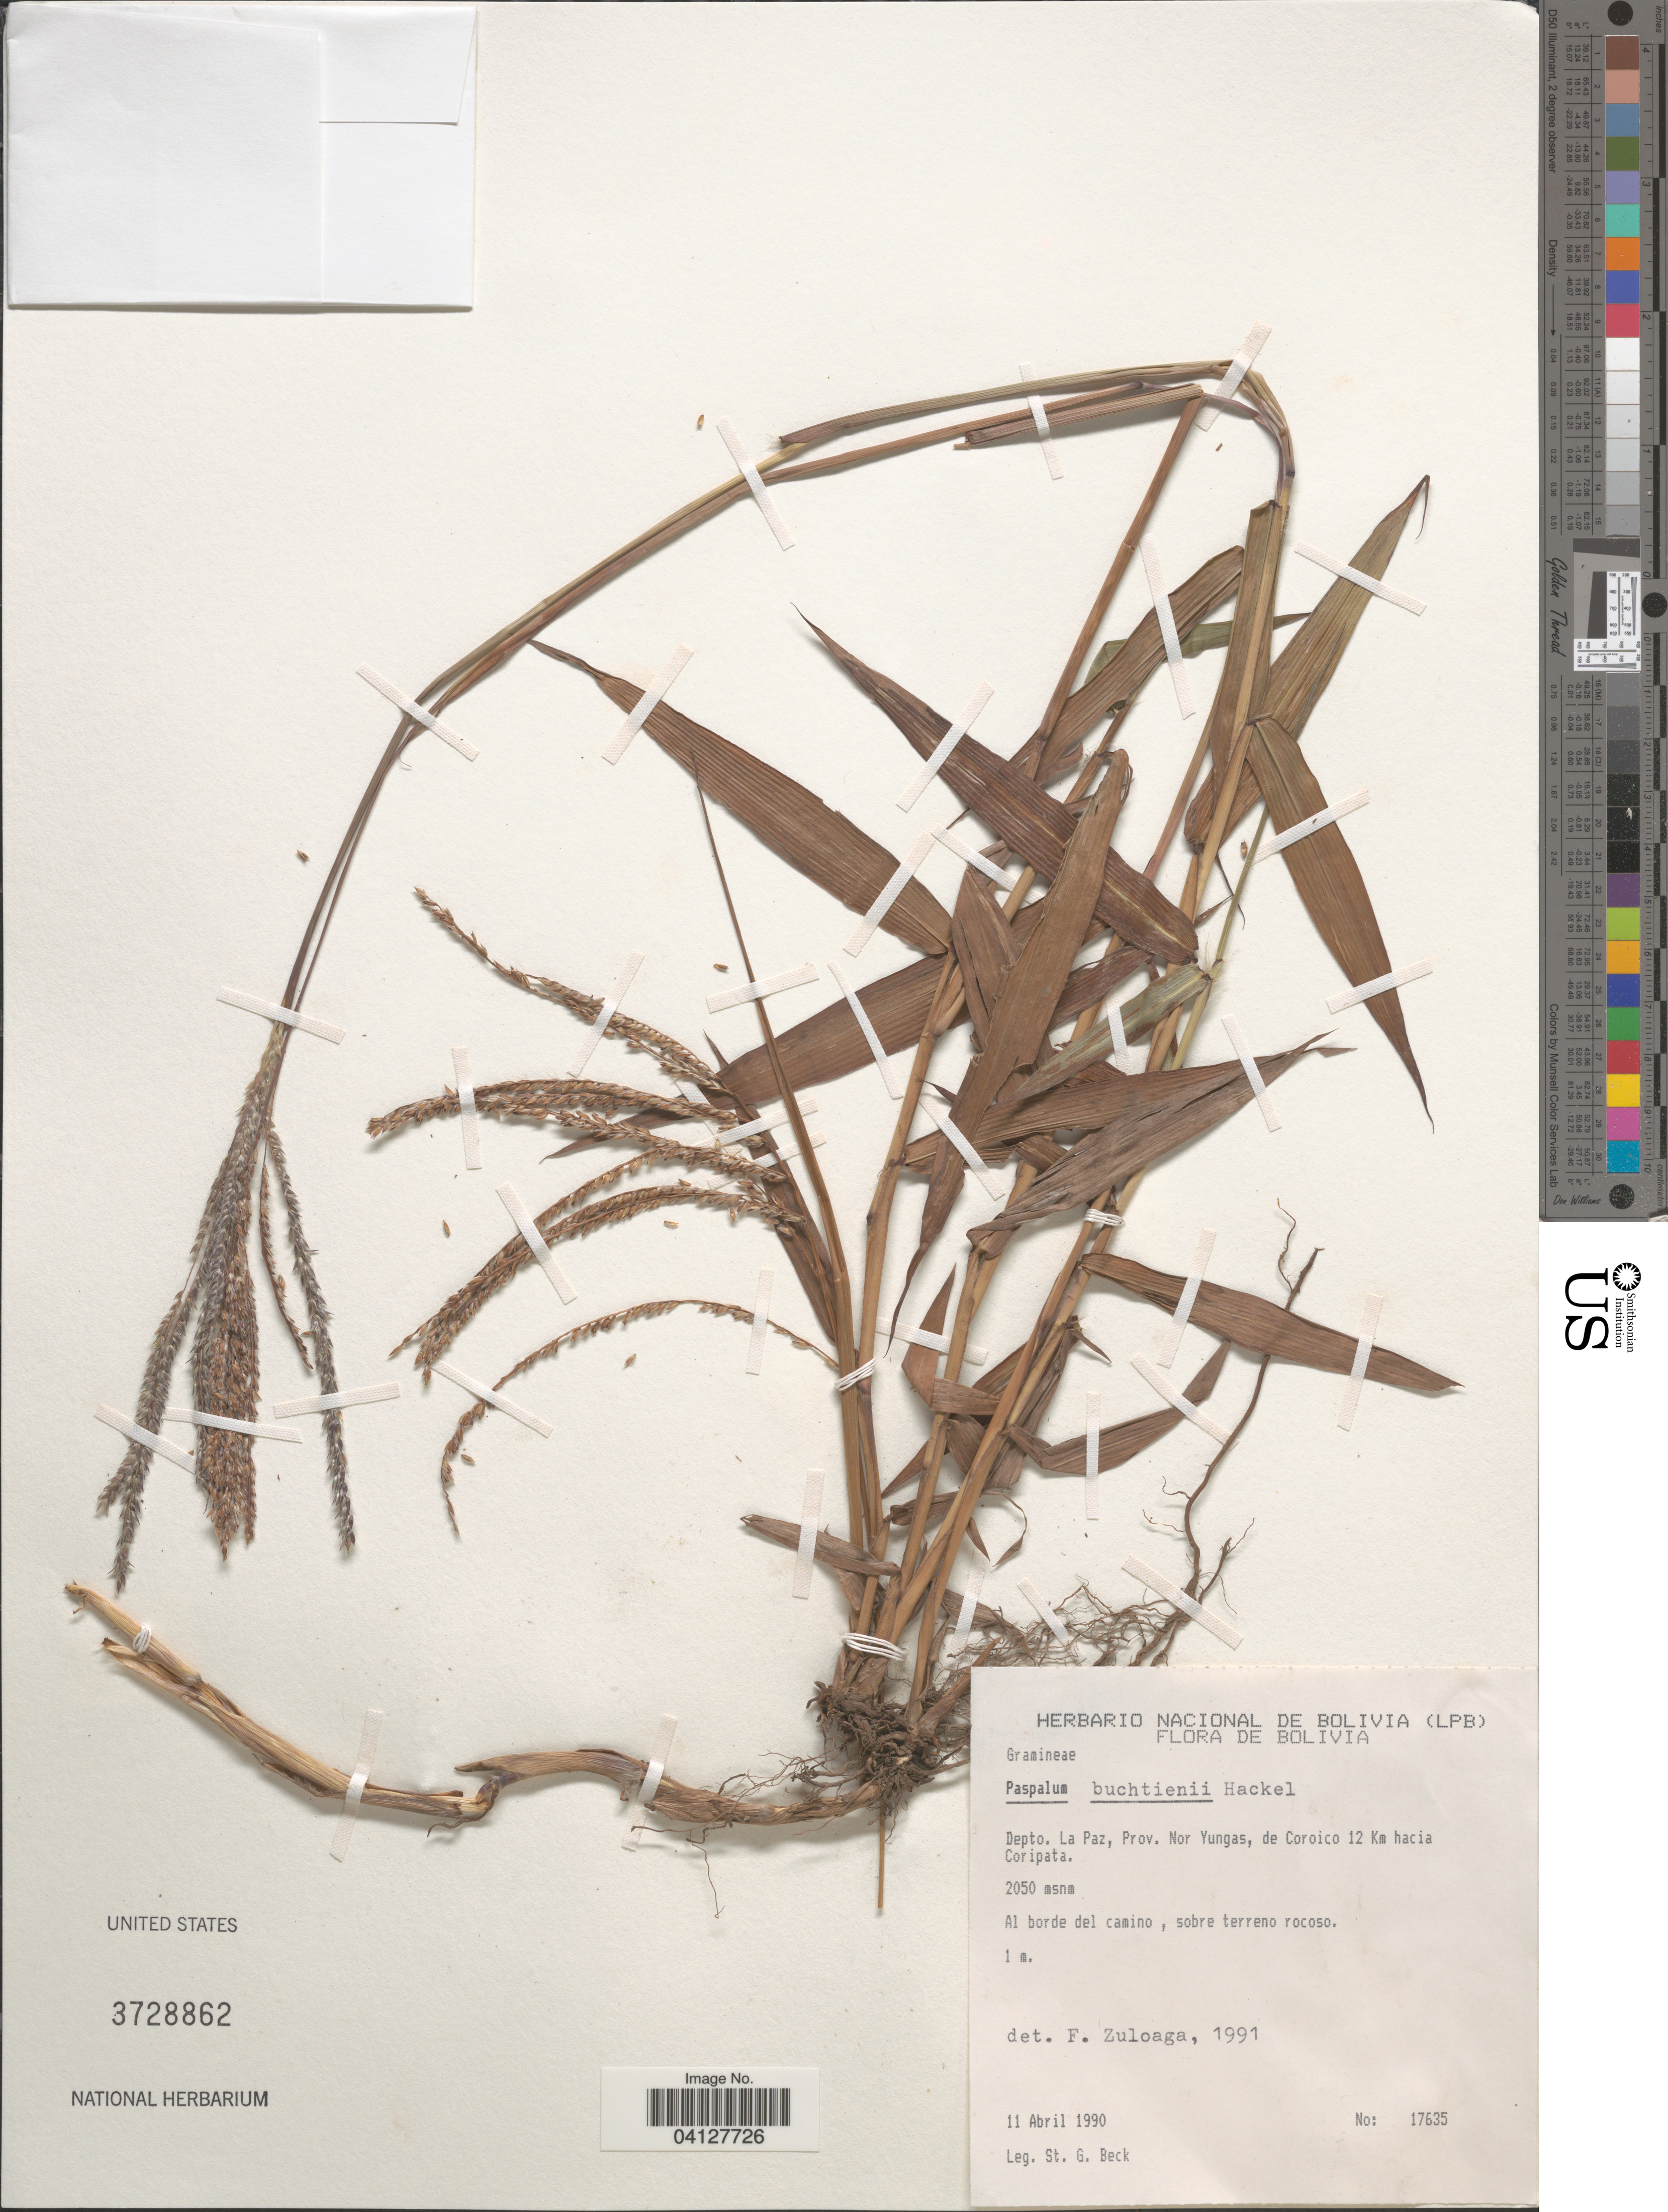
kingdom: Plantae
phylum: Tracheophyta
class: Liliopsida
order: Poales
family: Poaceae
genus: Paspalum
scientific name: Paspalum buchtienii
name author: Hack.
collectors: S. G. Beck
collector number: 17635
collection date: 1990-04-11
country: Bolivia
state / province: La Paz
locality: Depto. La Paz, Prov. Nor Yungas, de Coroico 12 Km hacia Coripata.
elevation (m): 2050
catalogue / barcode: US 3728862